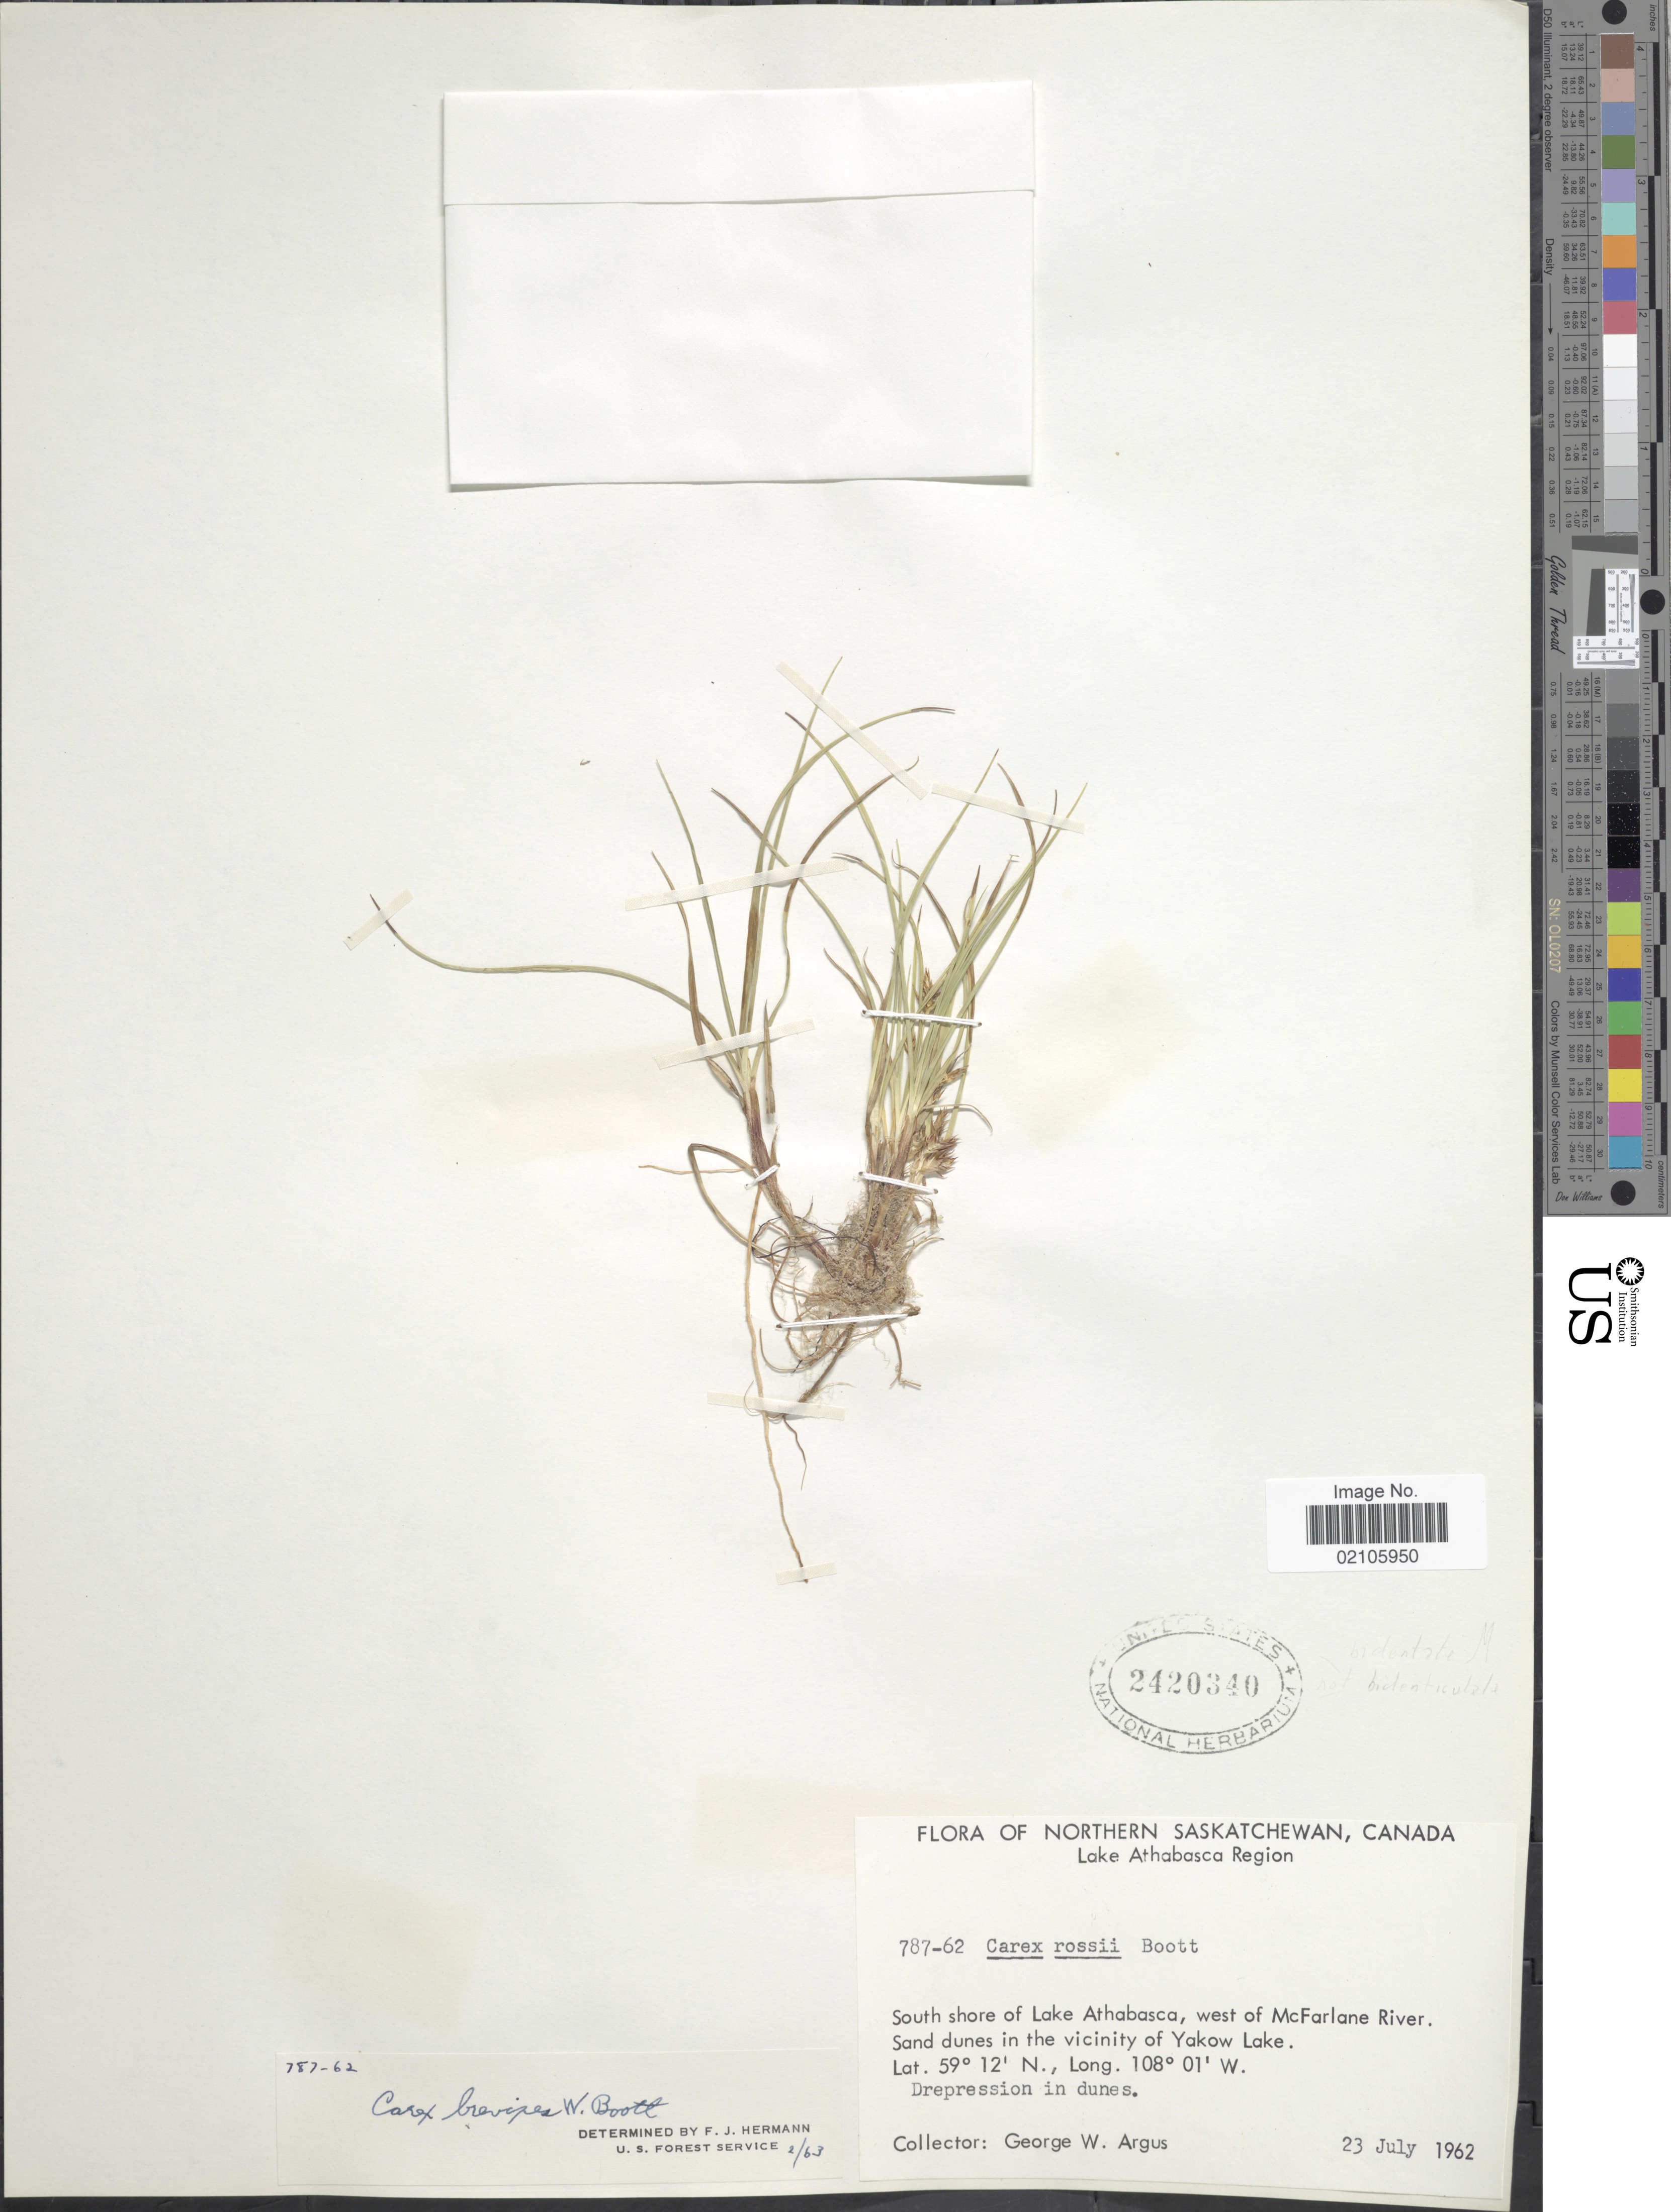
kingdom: Plantae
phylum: Tracheophyta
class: Liliopsida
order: Poales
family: Cyperaceae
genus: Carex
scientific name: Carex rossii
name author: Boott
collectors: G. W. Argus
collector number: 787-62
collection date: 1962-07-23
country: Canada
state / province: Saskatchewan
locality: Northern Saskatchewan, Lake Athabasca Region. South shore of Lake Athabasca, west of McFarlane River. Sand dunes in the vicinity of Yakow Lake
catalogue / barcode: US 2420340